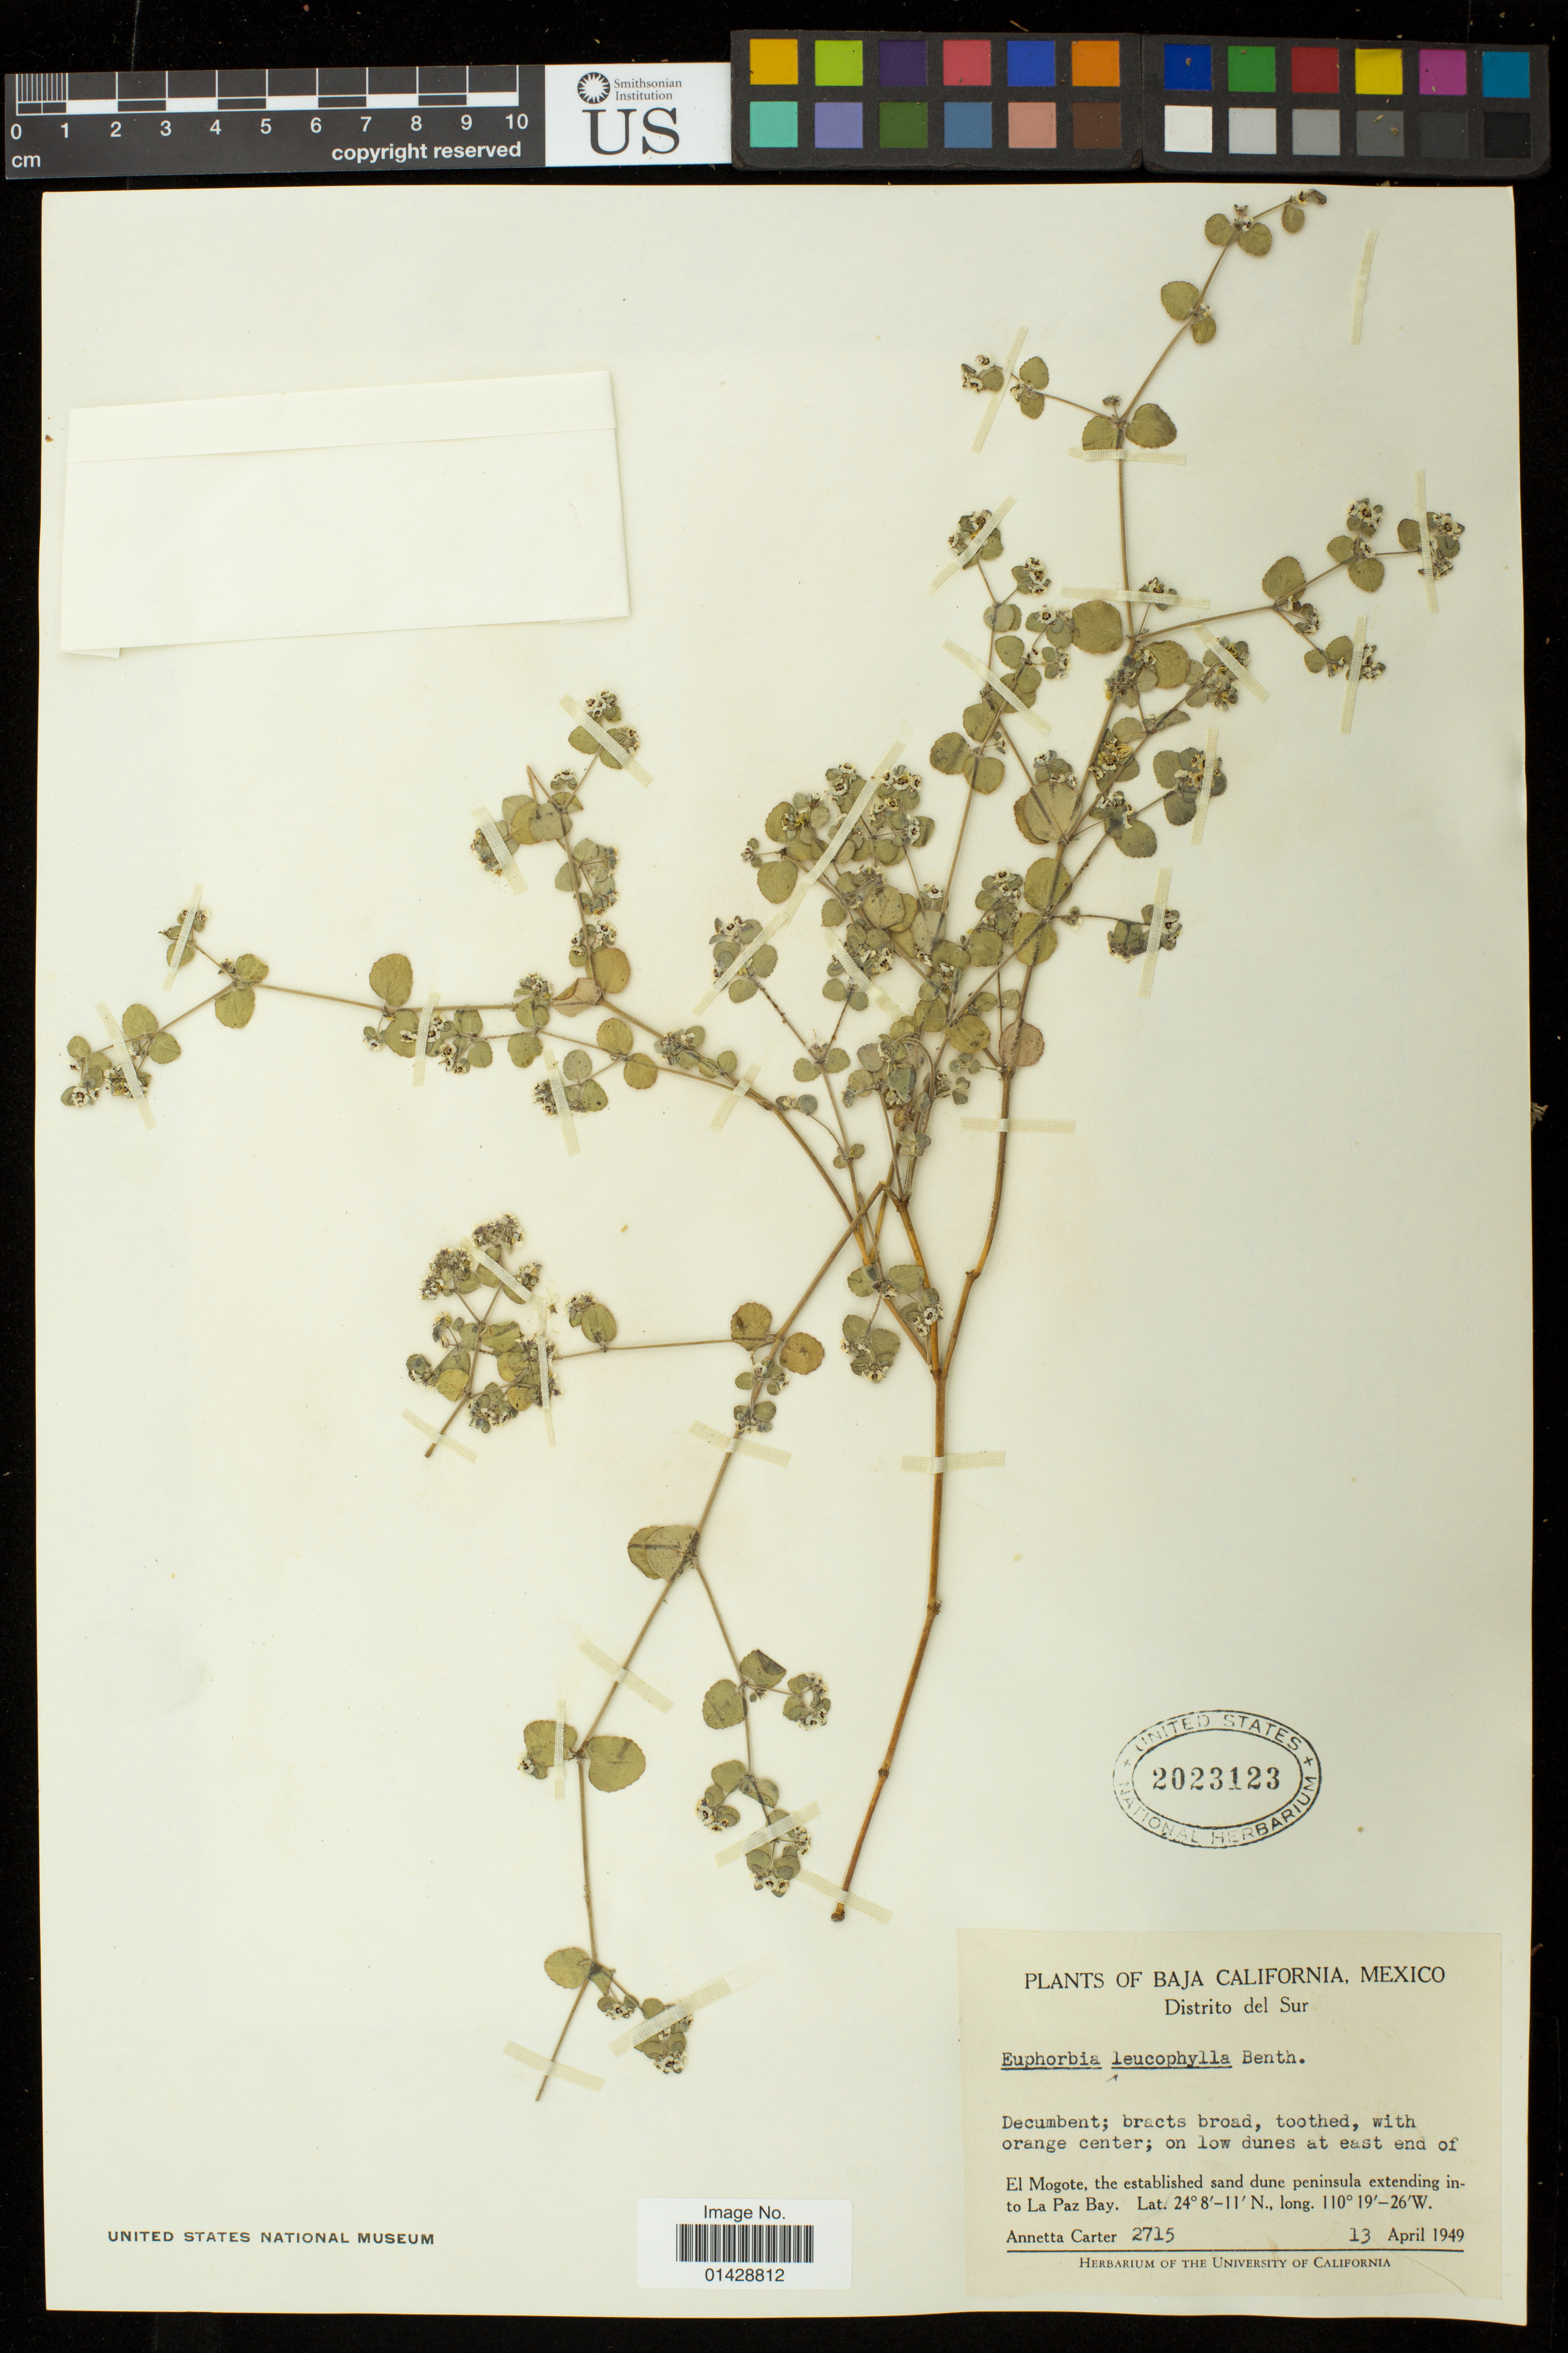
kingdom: Plantae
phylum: Tracheophyta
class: Magnoliopsida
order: Malpighiales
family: Euphorbiaceae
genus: Euphorbia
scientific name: Euphorbia leucophylla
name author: Benth.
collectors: A. Carter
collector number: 2715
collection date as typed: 13 April 1949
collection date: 1949-04-13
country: Mexico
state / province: Baja California Sur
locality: El Mogote, the established sand dune peninsula extending into La Paz Bay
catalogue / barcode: US 2023123